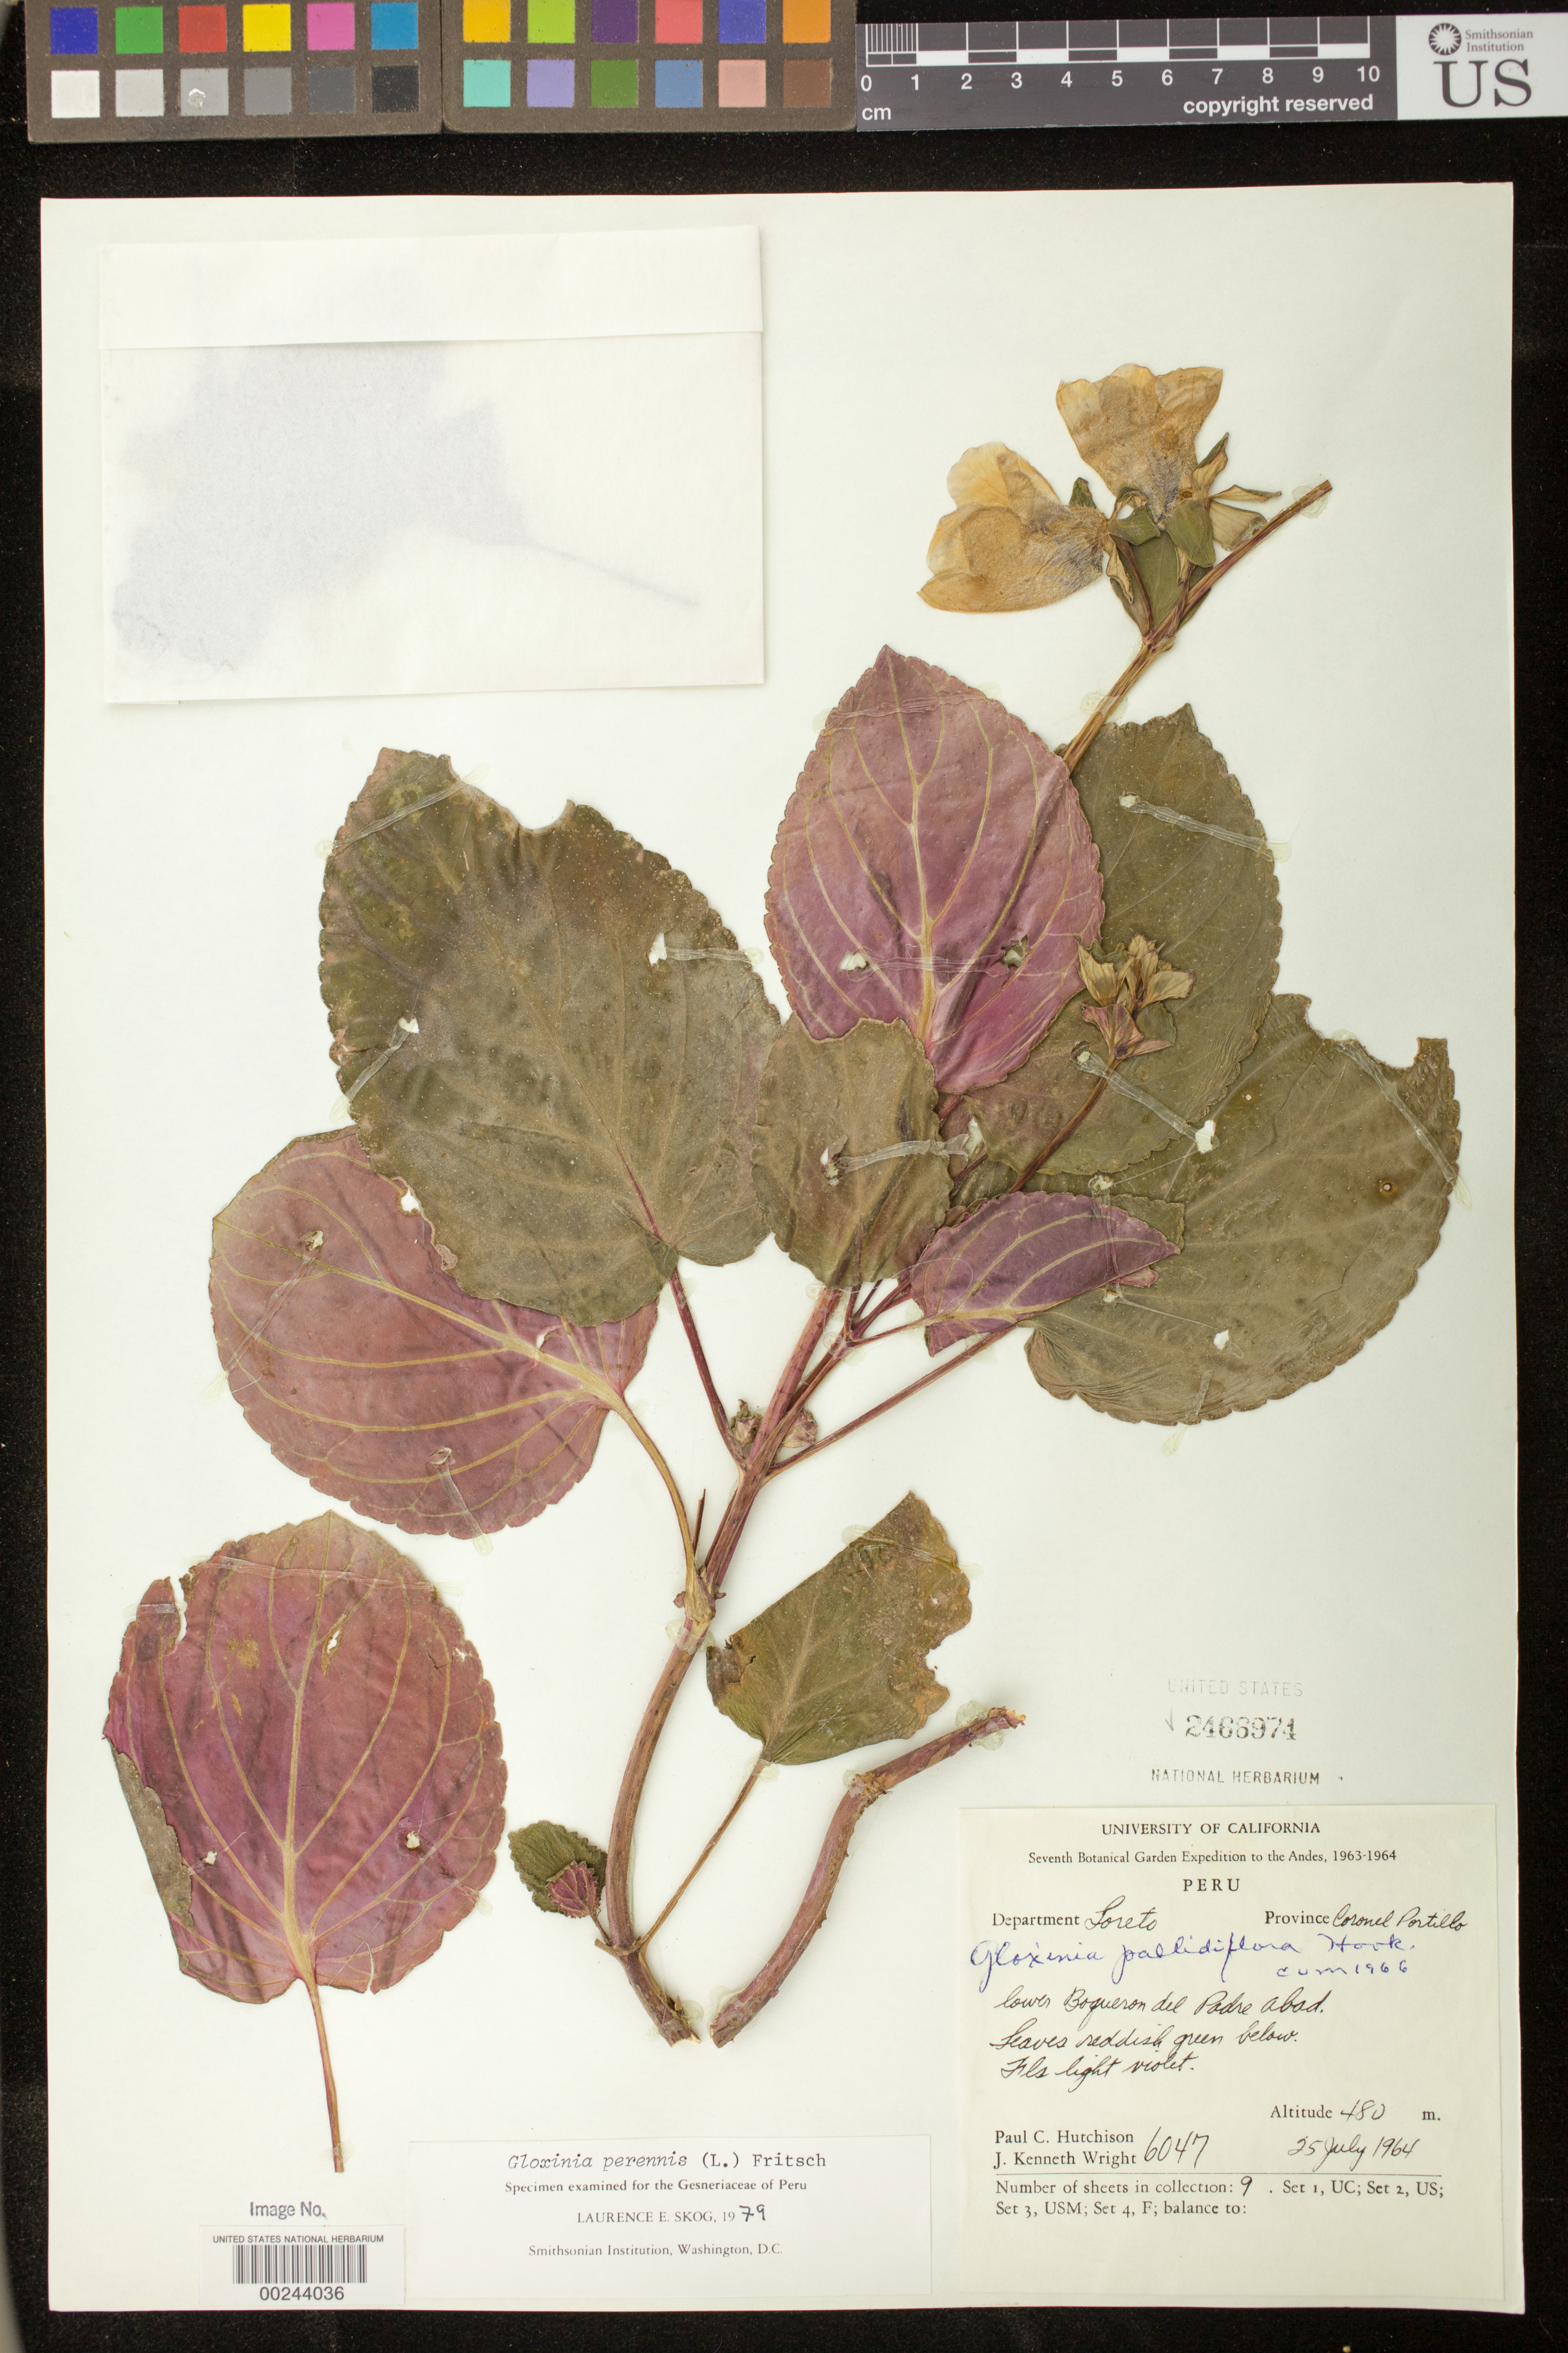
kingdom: Plantae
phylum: Tracheophyta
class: Magnoliopsida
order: Lamiales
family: Gesneriaceae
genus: Gloxinia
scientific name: Gloxinia perennis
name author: (L.) Fritsch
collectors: P. C. Hutchison, J. K. Wright & R. M. Straw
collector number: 6047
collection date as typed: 25 Jul 1964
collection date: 1964-07-25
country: Peru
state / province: Loreto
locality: Prov. Coronel Portillo; lower Boqueron del Padre Abad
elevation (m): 480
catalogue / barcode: US 2466974